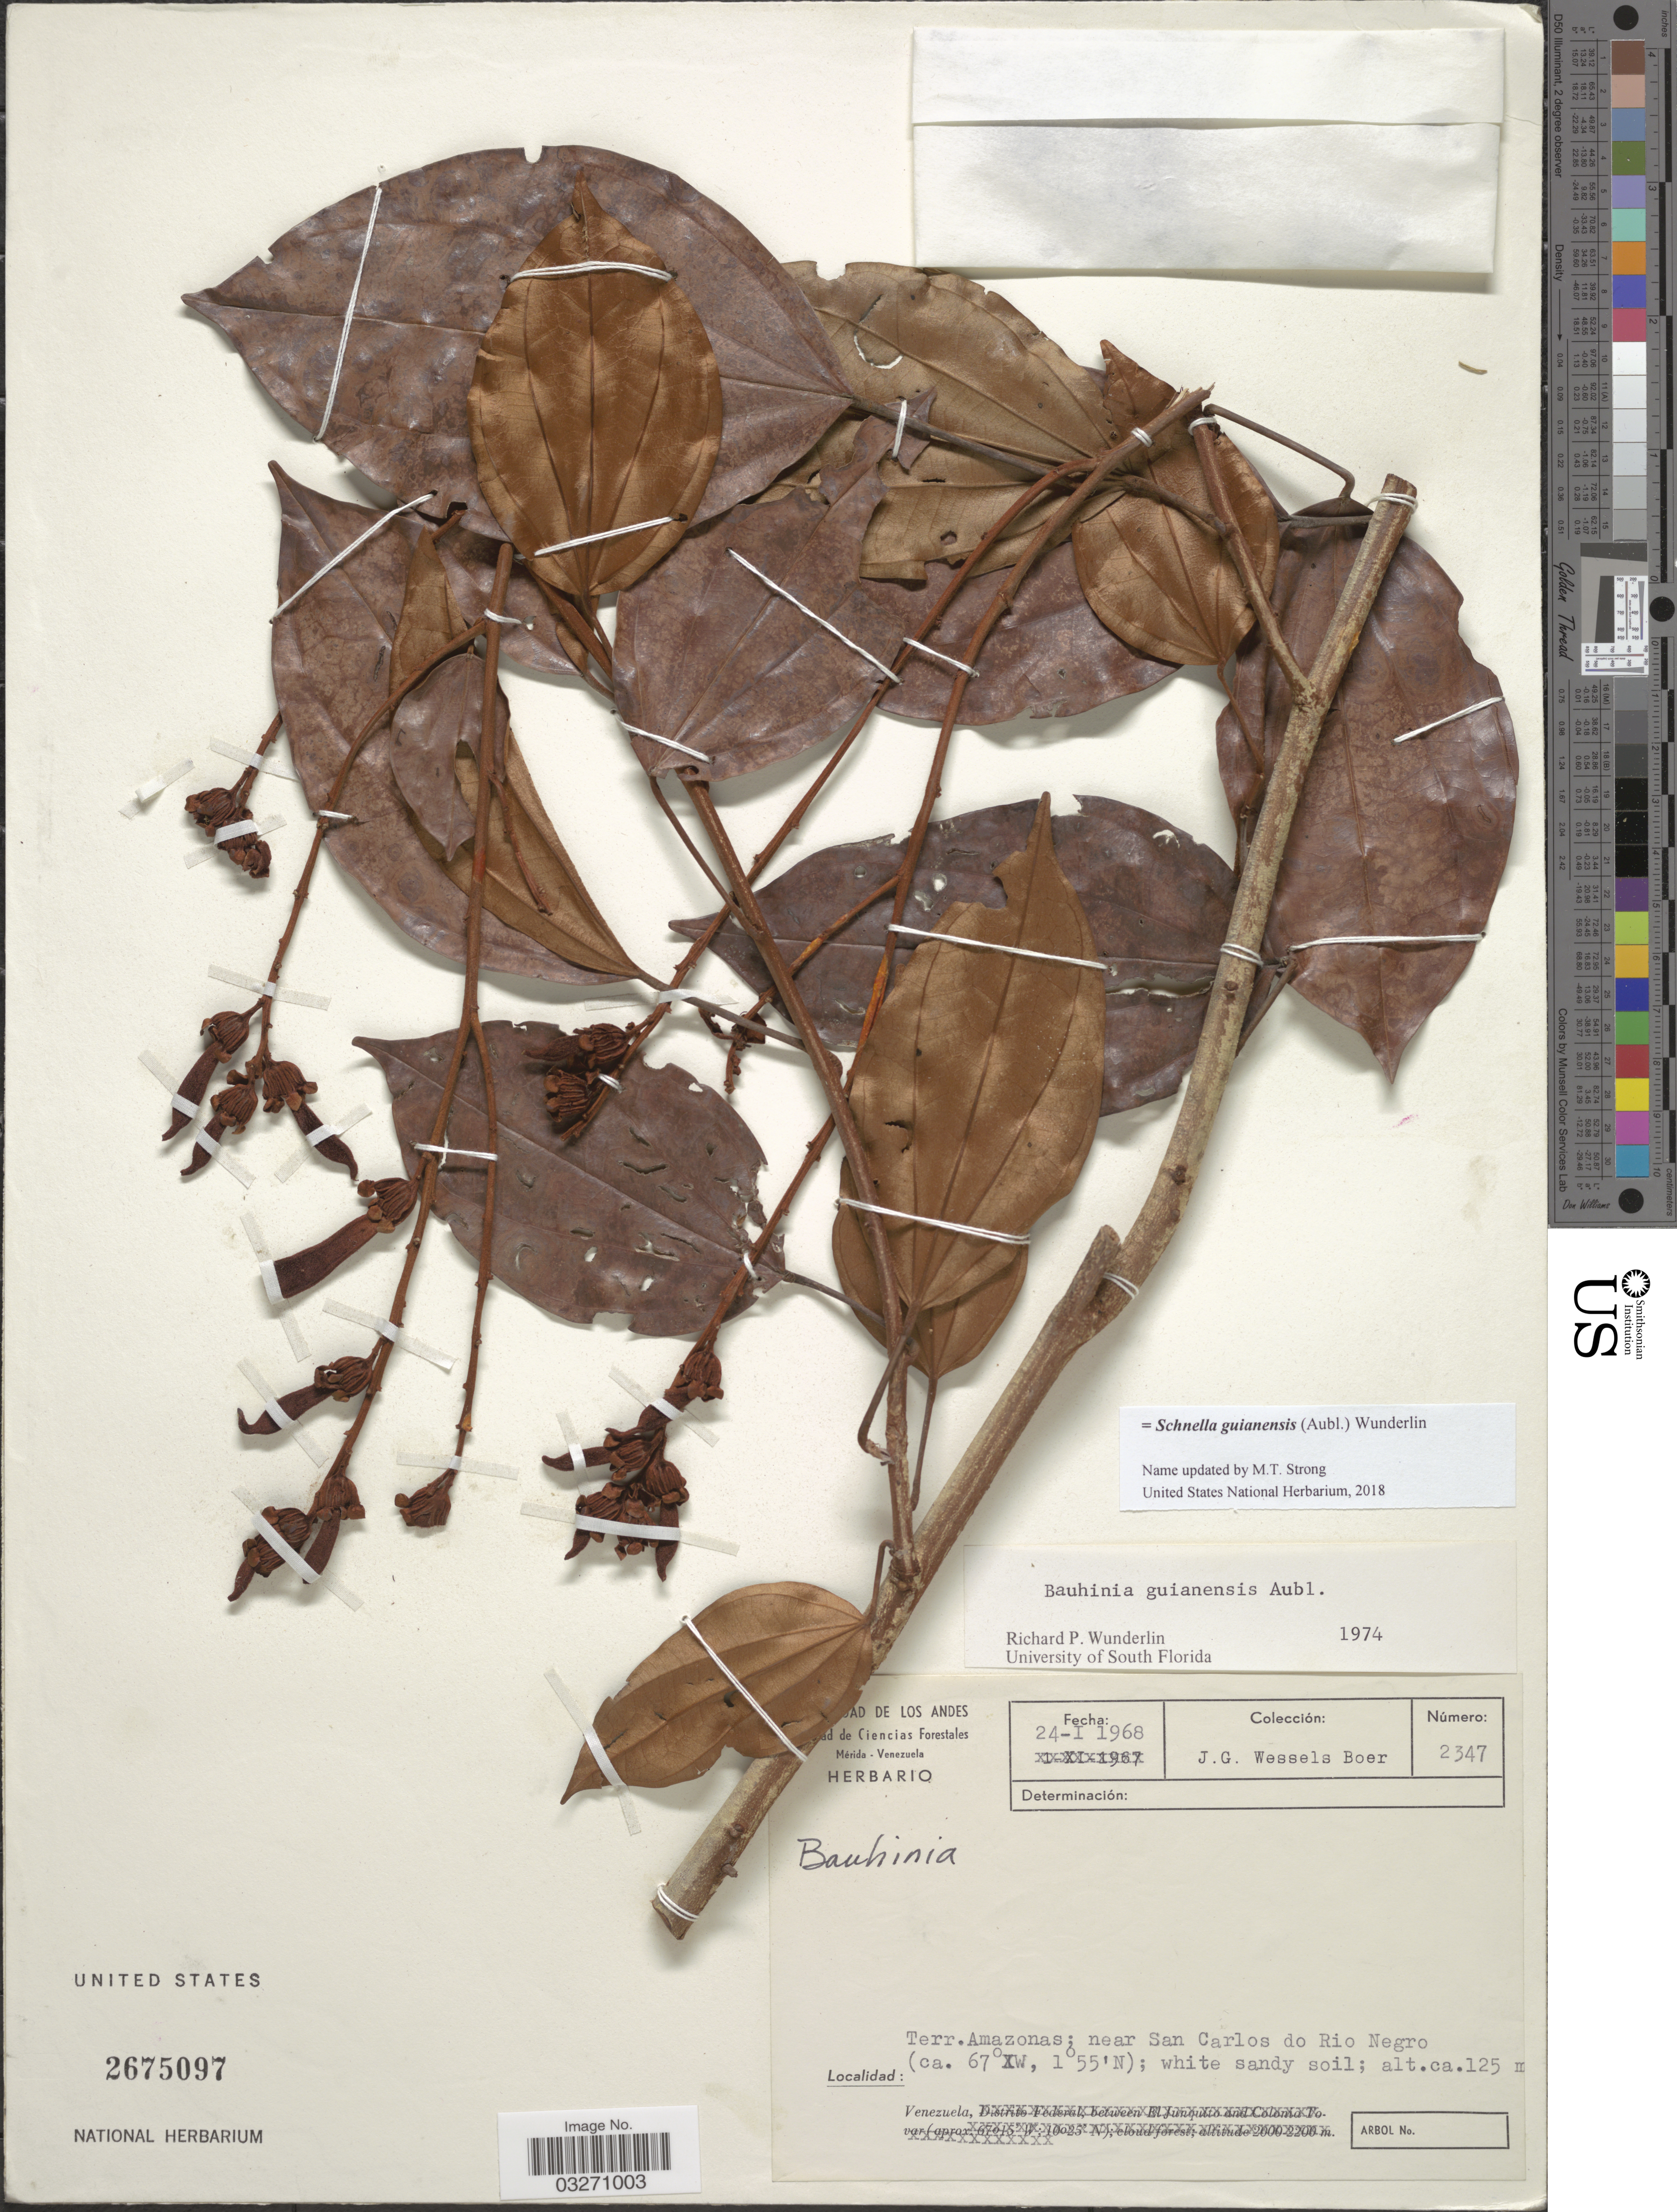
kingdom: Plantae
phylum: Tracheophyta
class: Magnoliopsida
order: Fabales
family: Fabaceae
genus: Schnella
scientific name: Schnella guianensis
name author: (Aubl.) Wunderlin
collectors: J. G. Wessels Boer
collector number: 2347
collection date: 1968-01-24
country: Venezuela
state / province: Amazonas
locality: Near San Carlos do Rio Negro.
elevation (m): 125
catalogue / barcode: US 2675097